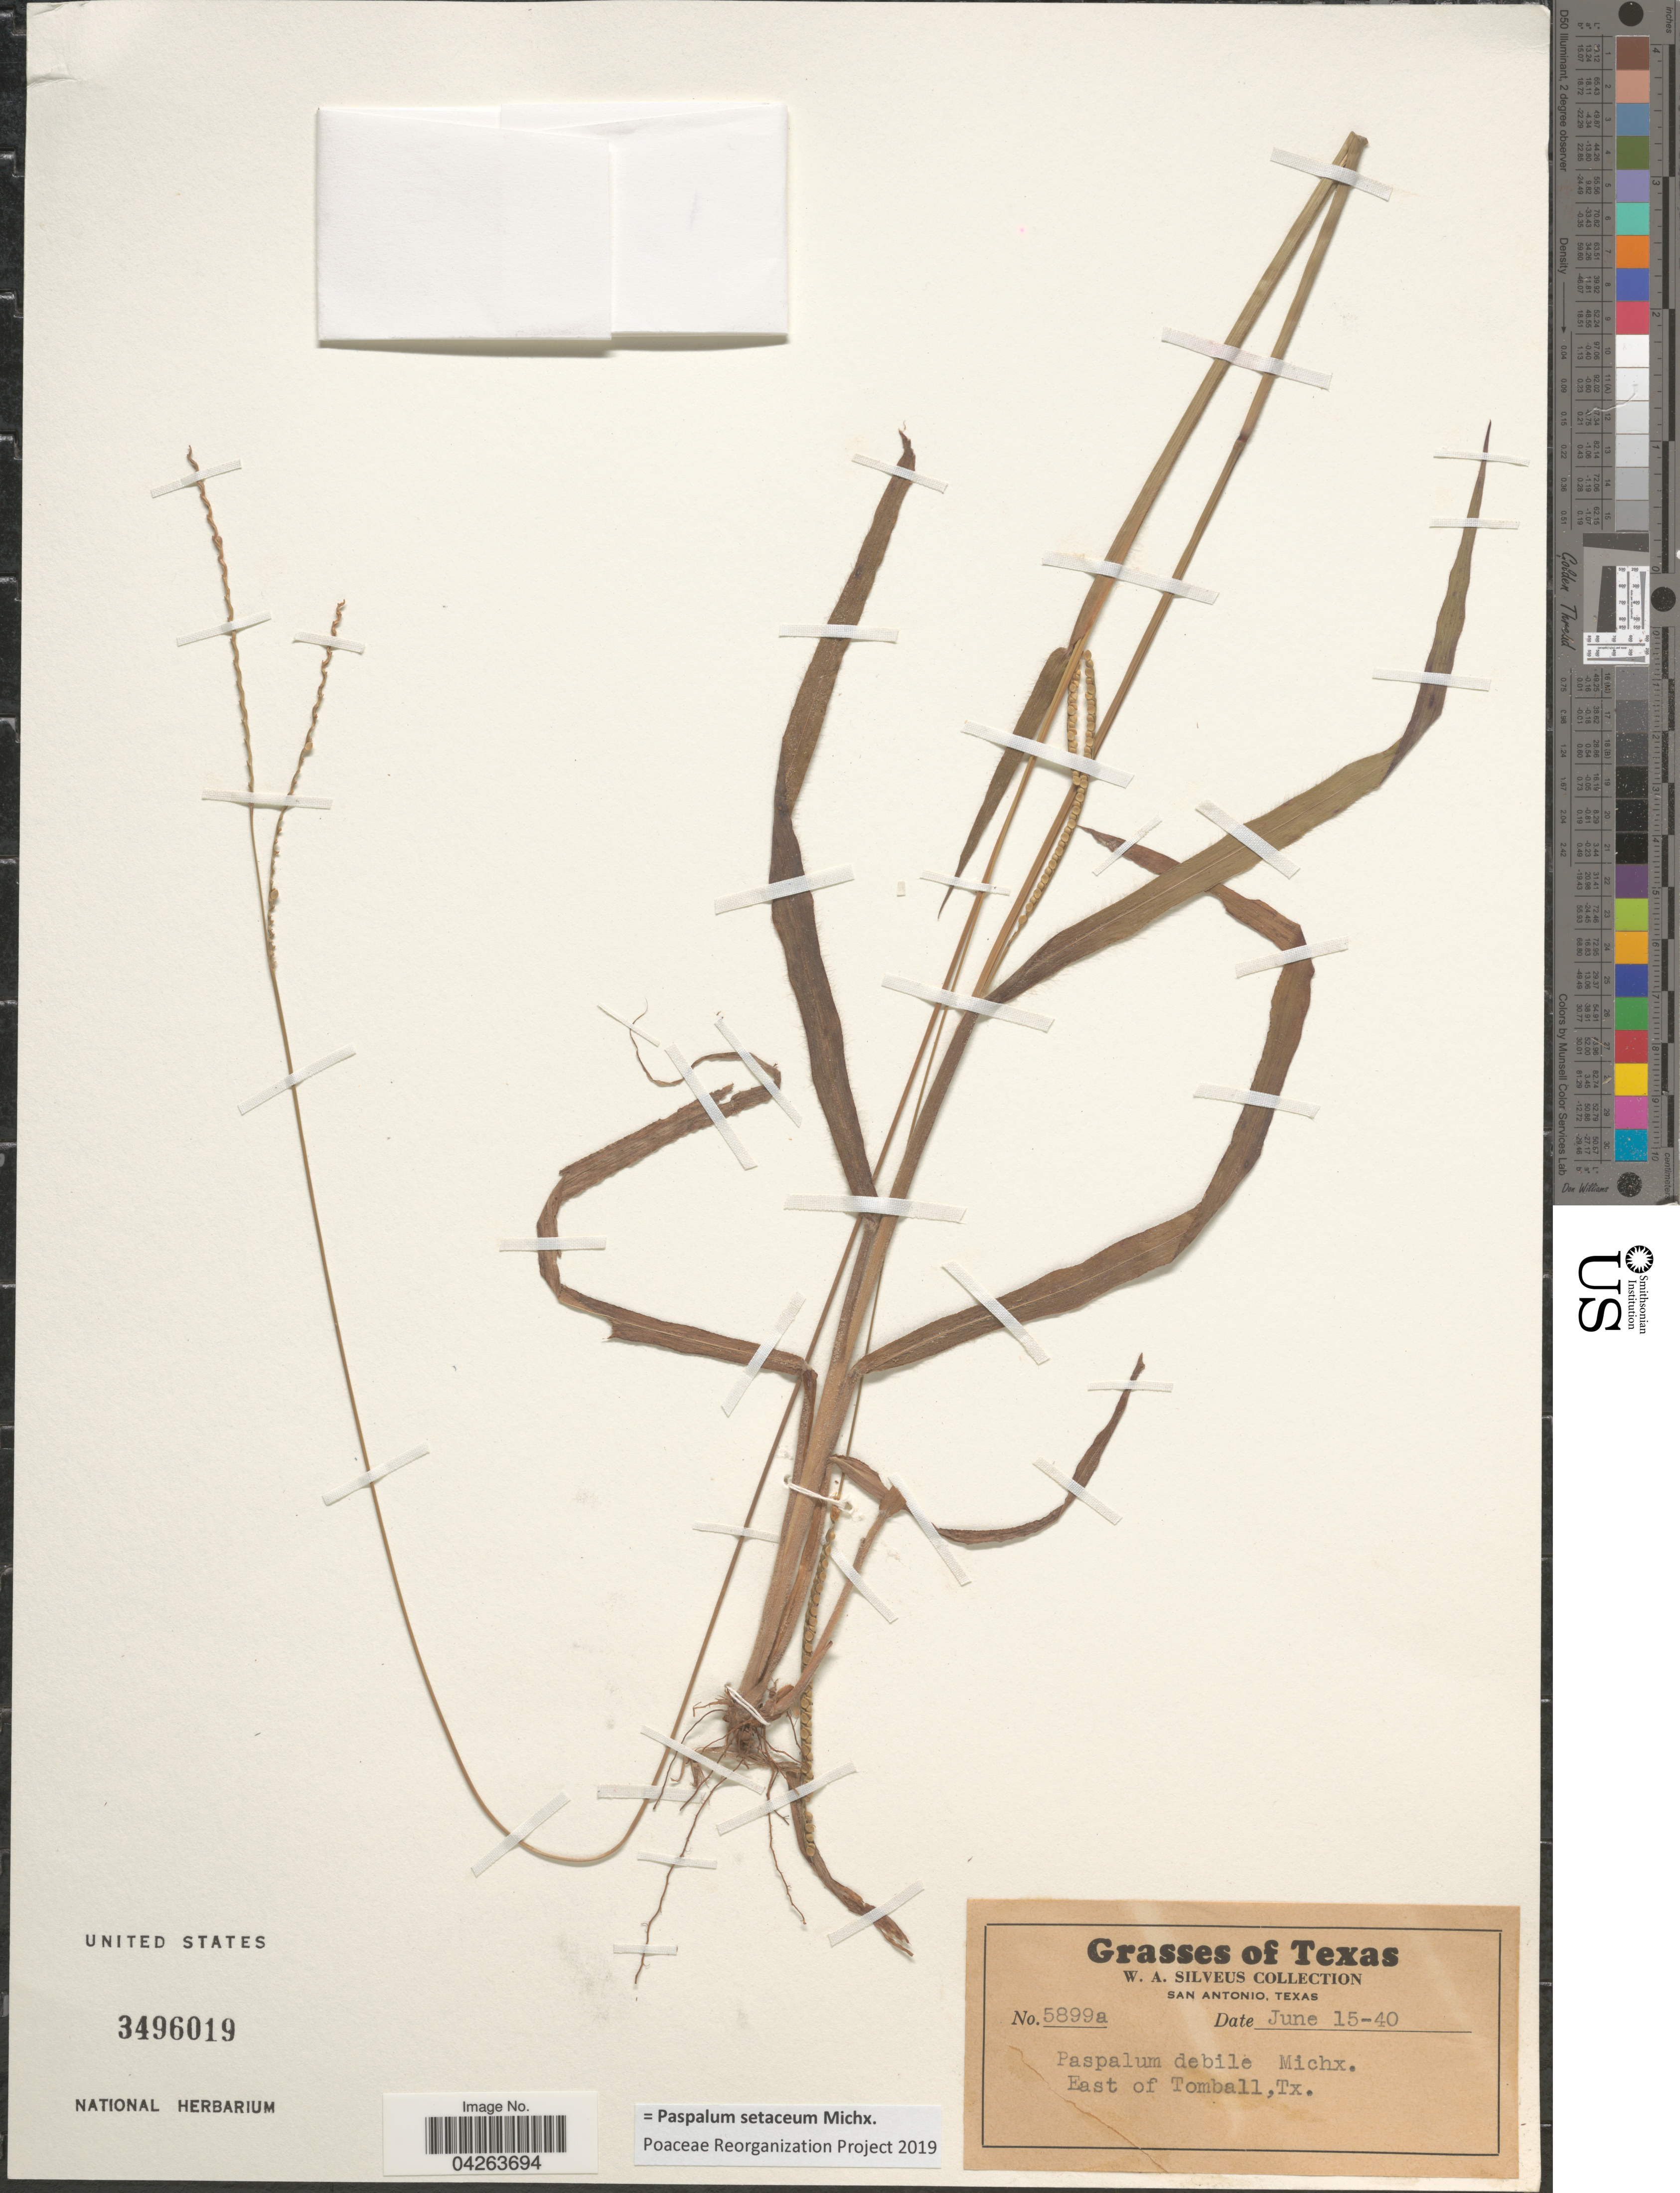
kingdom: Plantae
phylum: Tracheophyta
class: Liliopsida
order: Poales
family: Poaceae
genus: Paspalum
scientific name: Paspalum setaceum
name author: Michx.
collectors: W. Silveus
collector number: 5899a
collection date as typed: Transcribed d/m/y: 15/6/40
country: United States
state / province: Texas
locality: East of Tomball.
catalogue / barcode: US 3496019